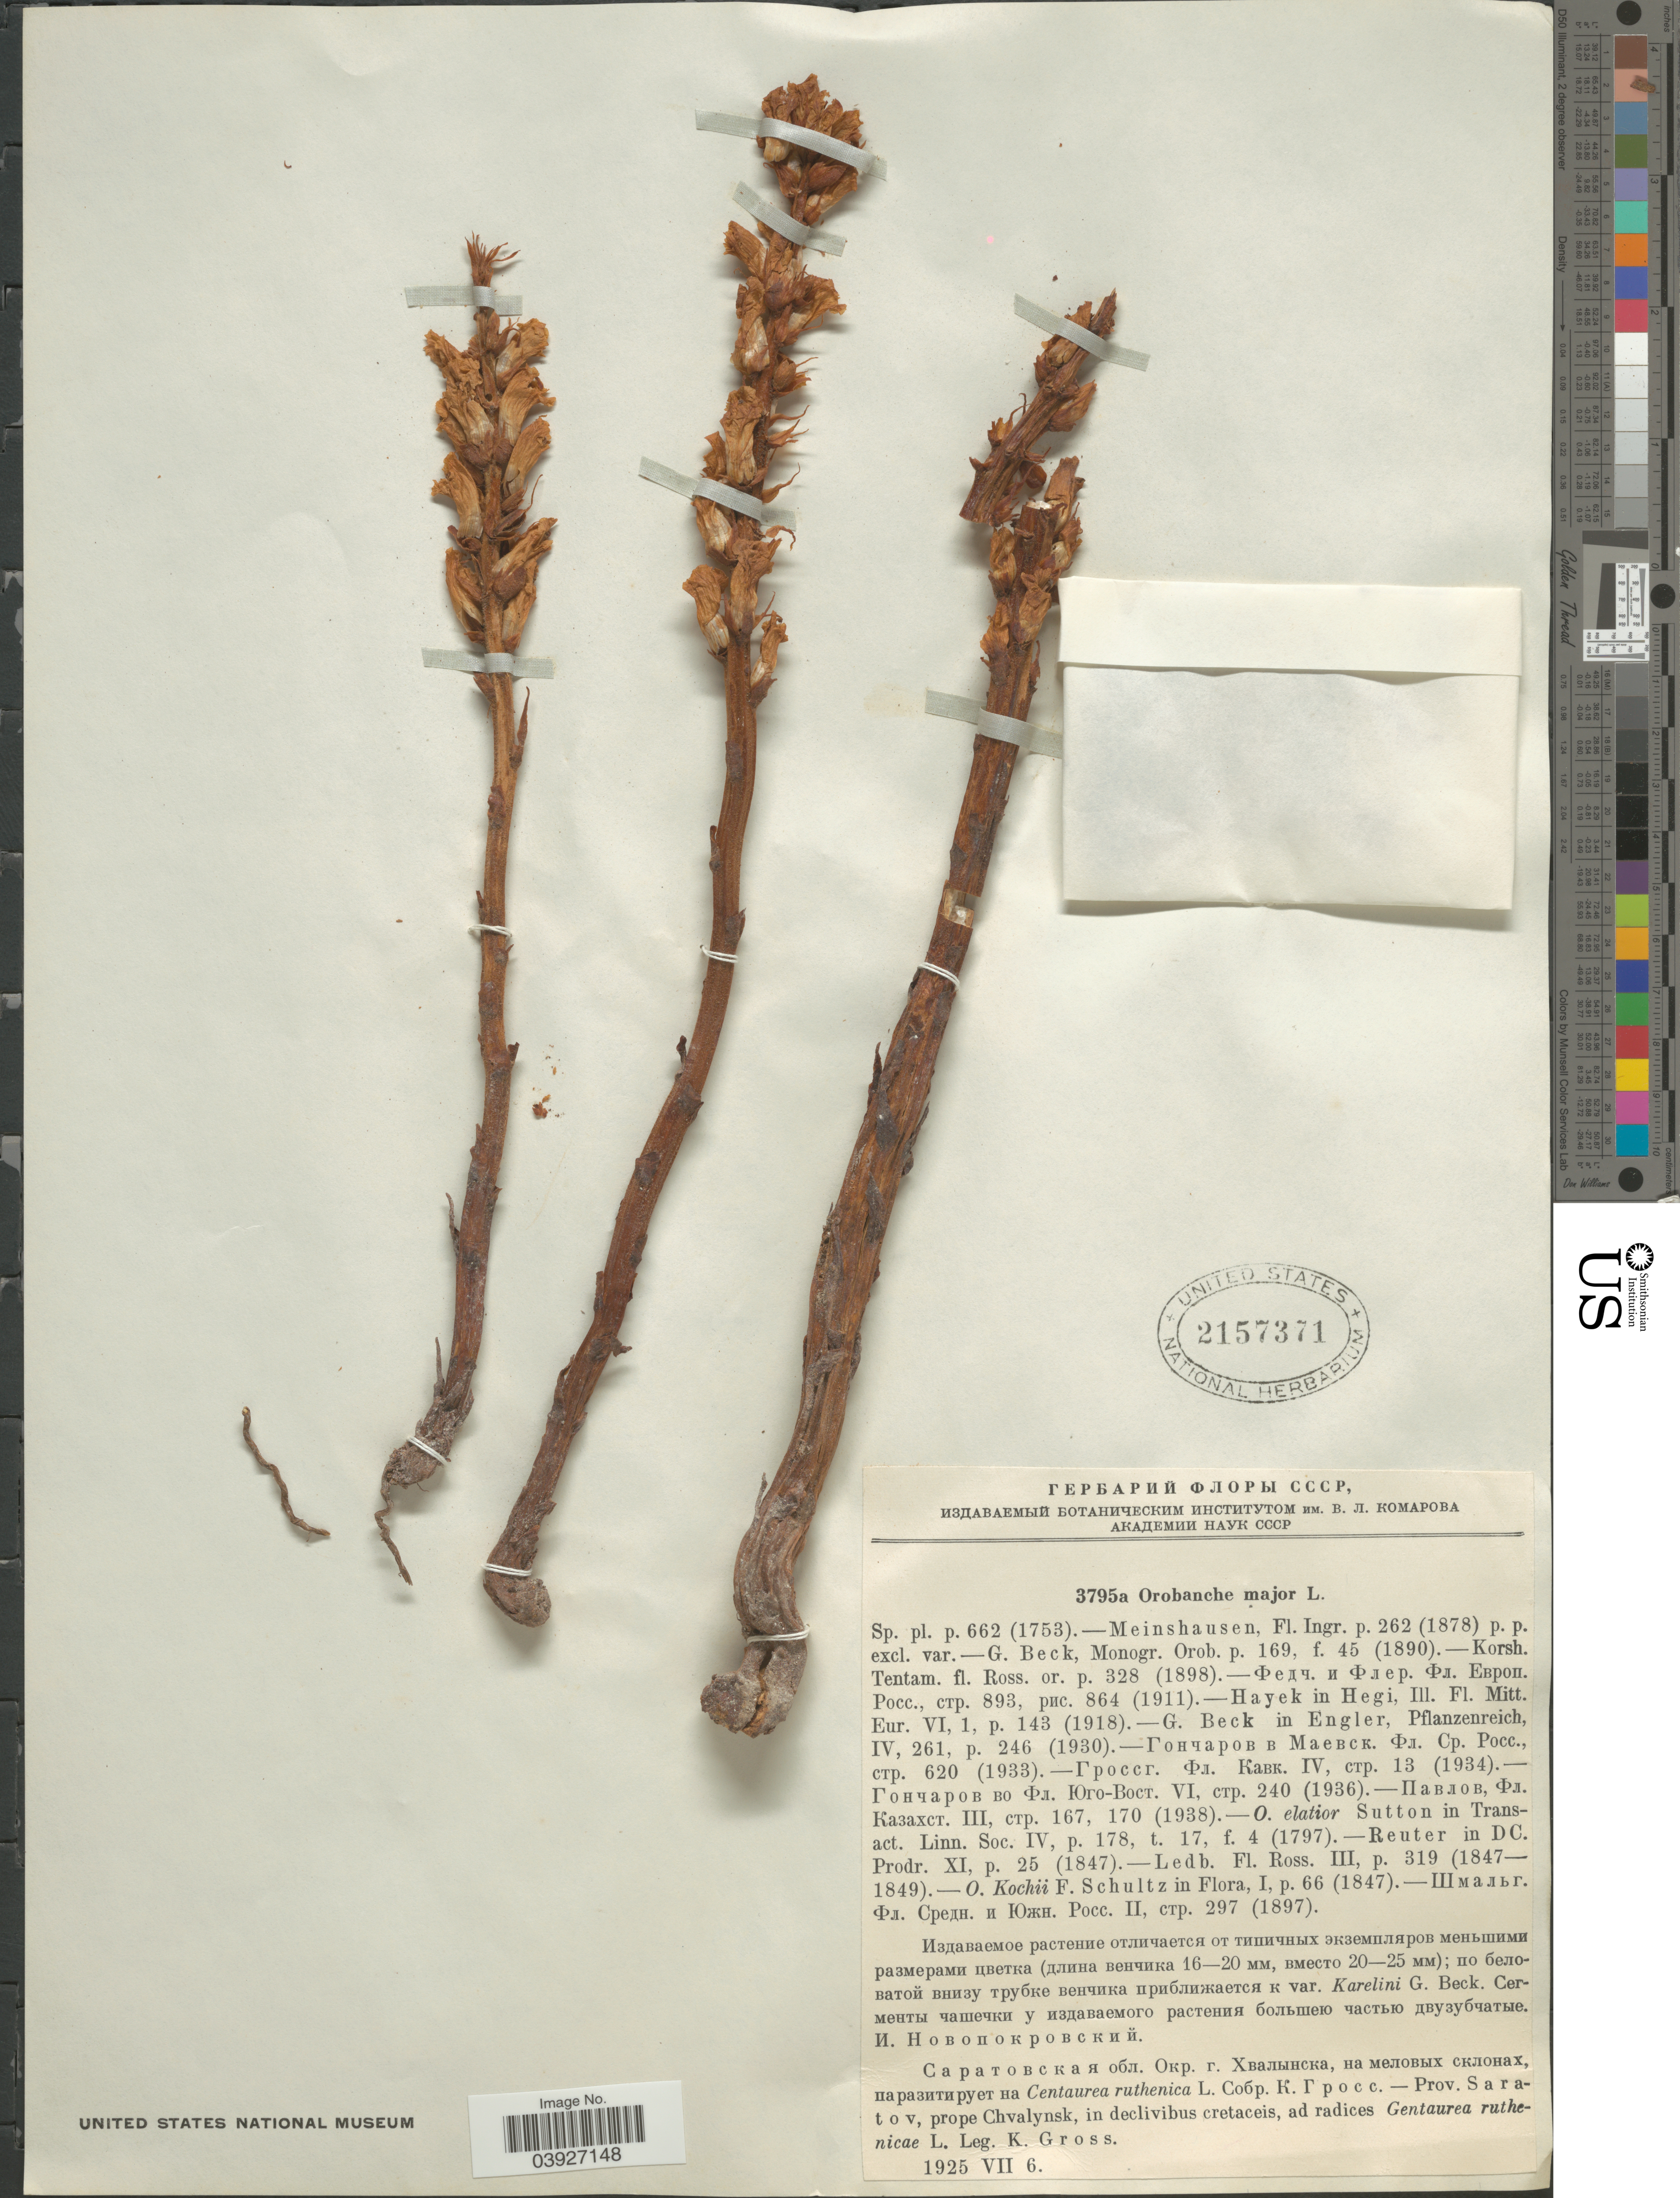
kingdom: Plantae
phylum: Tracheophyta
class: Magnoliopsida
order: Lamiales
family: Orobanchaceae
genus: Orobanche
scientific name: Orobanche major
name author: L.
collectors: K. Gross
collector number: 3795a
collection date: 1925-07-06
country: Russian Federation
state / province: Saratov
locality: Prope Chvalynsk, in declivibus cretaceis, ad radices Gentaurea ruthenicae.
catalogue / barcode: US 2157371